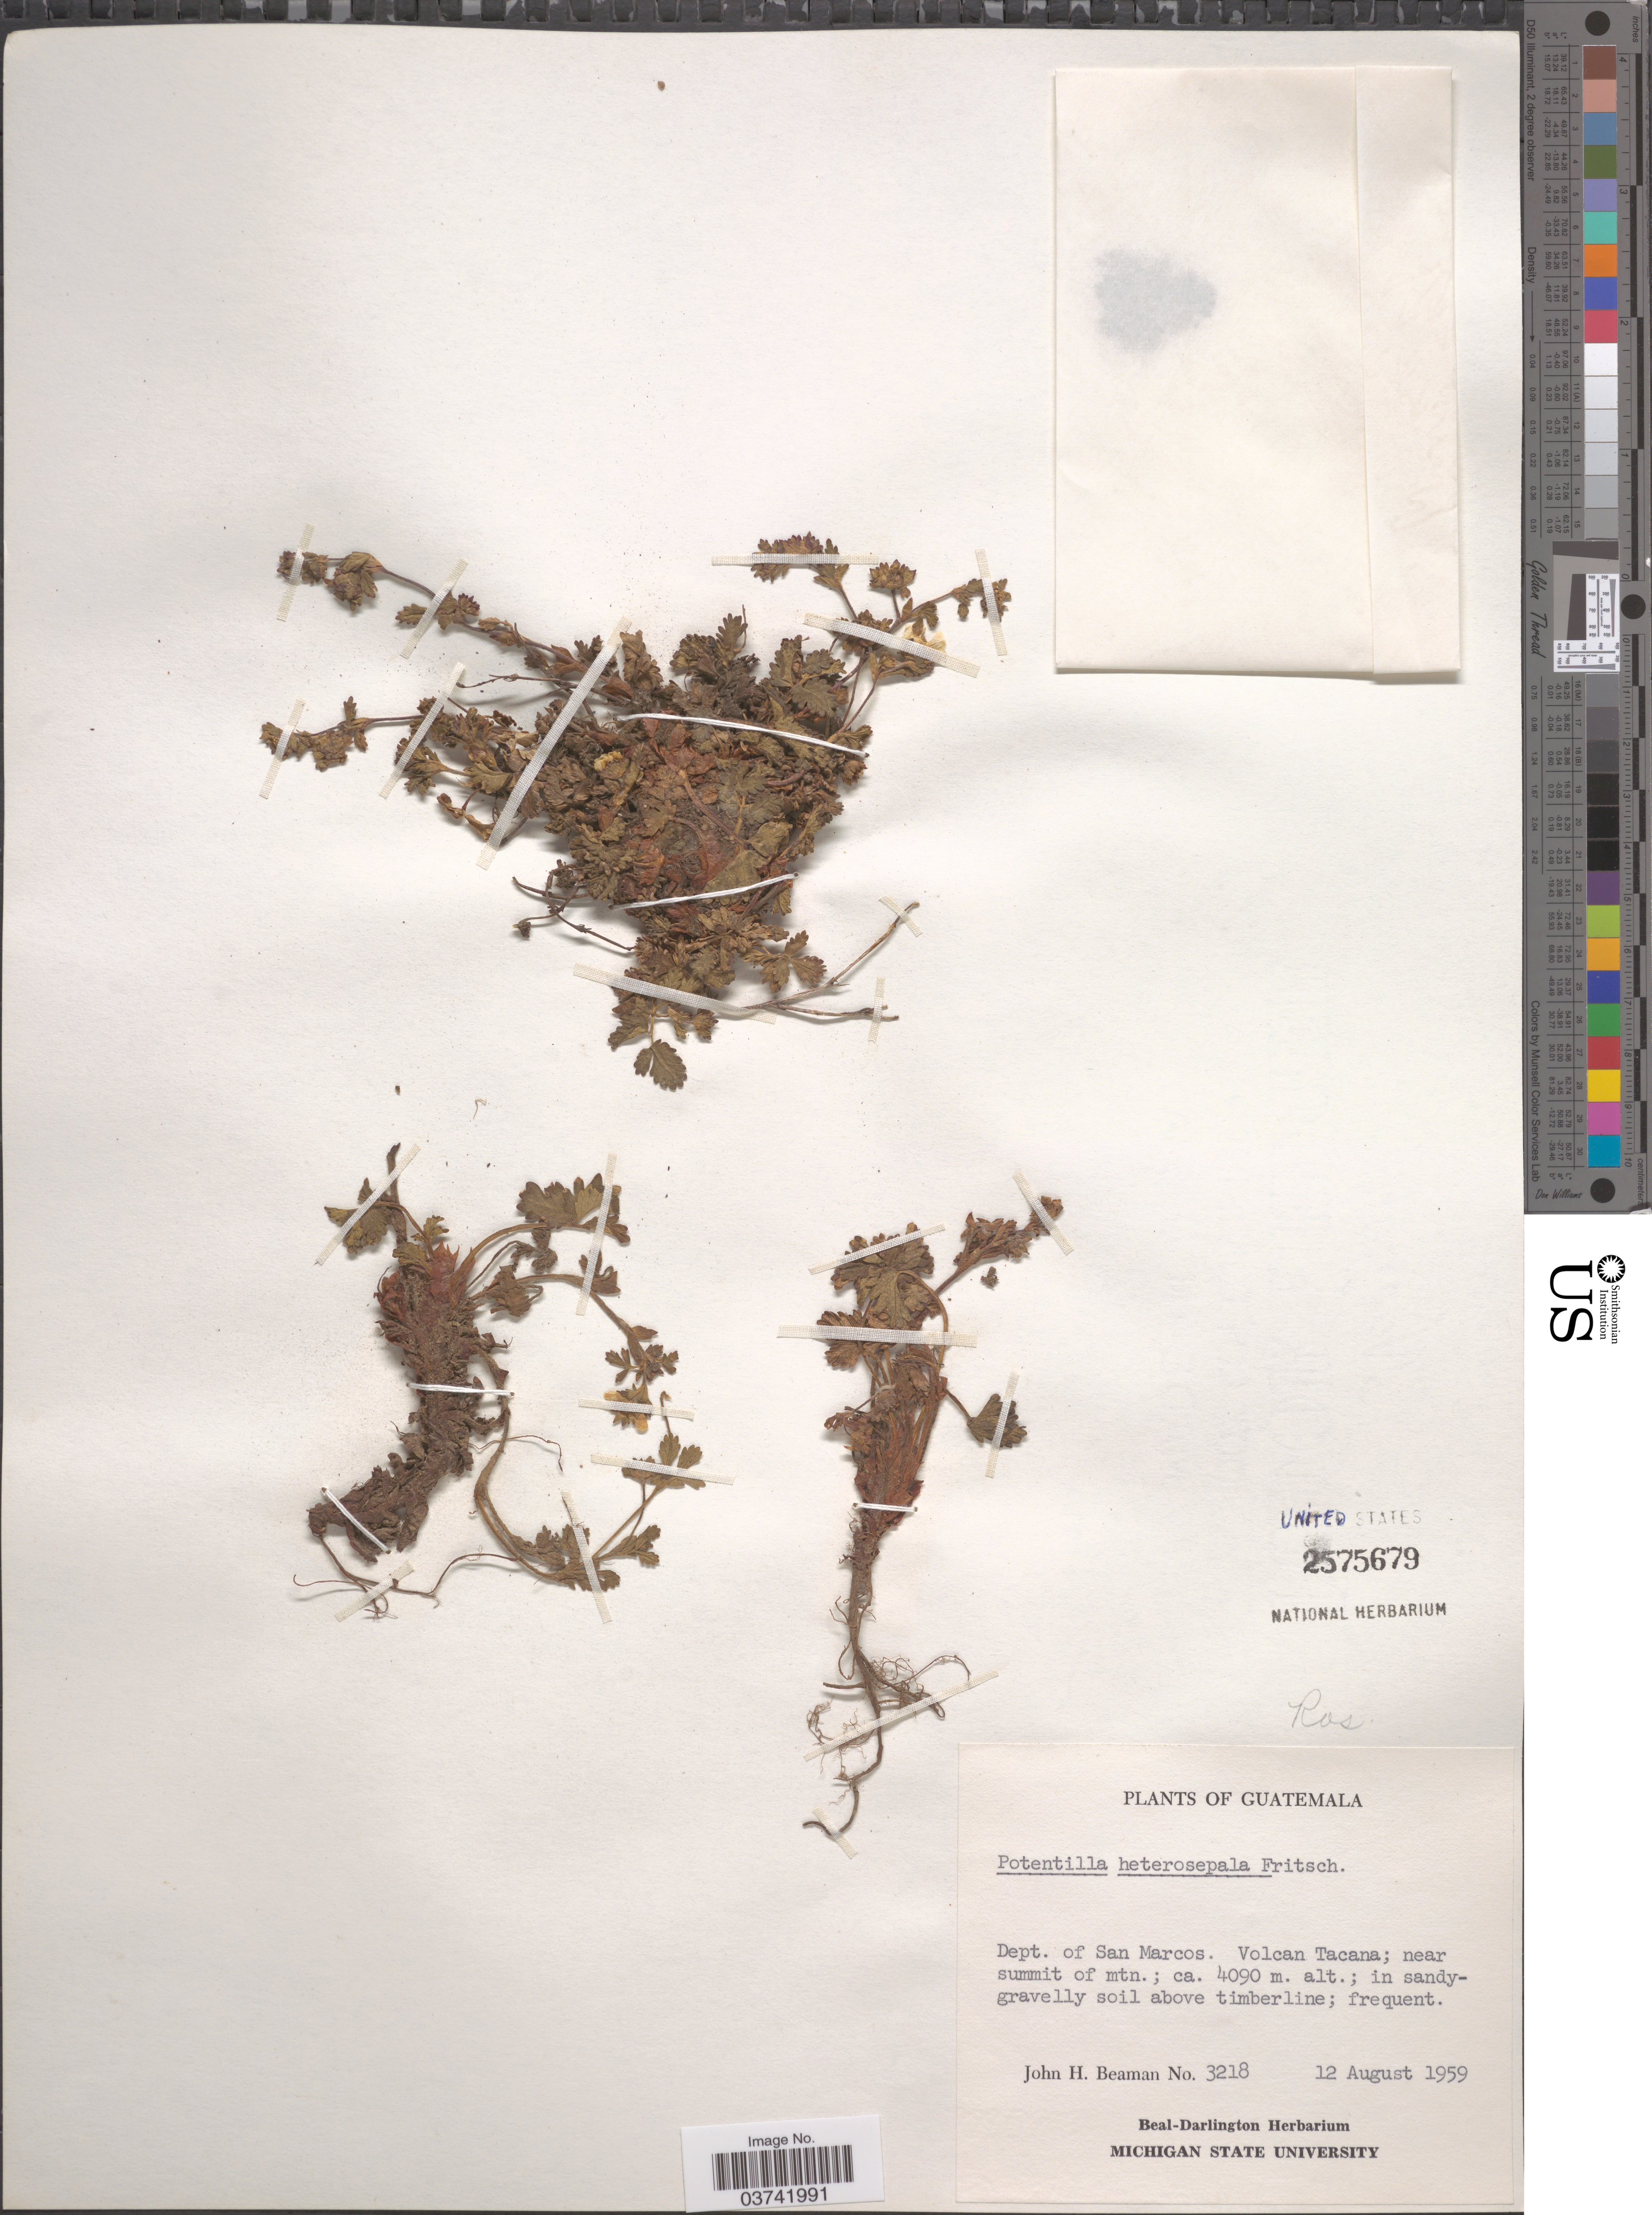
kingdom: Plantae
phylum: Tracheophyta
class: Magnoliopsida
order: Rosales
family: Rosaceae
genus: Potentilla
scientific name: Potentilla heterosepala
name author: Fritsch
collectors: J. H. Beaman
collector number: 3218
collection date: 1959-08-12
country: Guatemala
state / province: San Marcos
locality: Dept. of San Marcos. Volcan Tacana; near summit of mtn.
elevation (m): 4090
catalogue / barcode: US 2575679